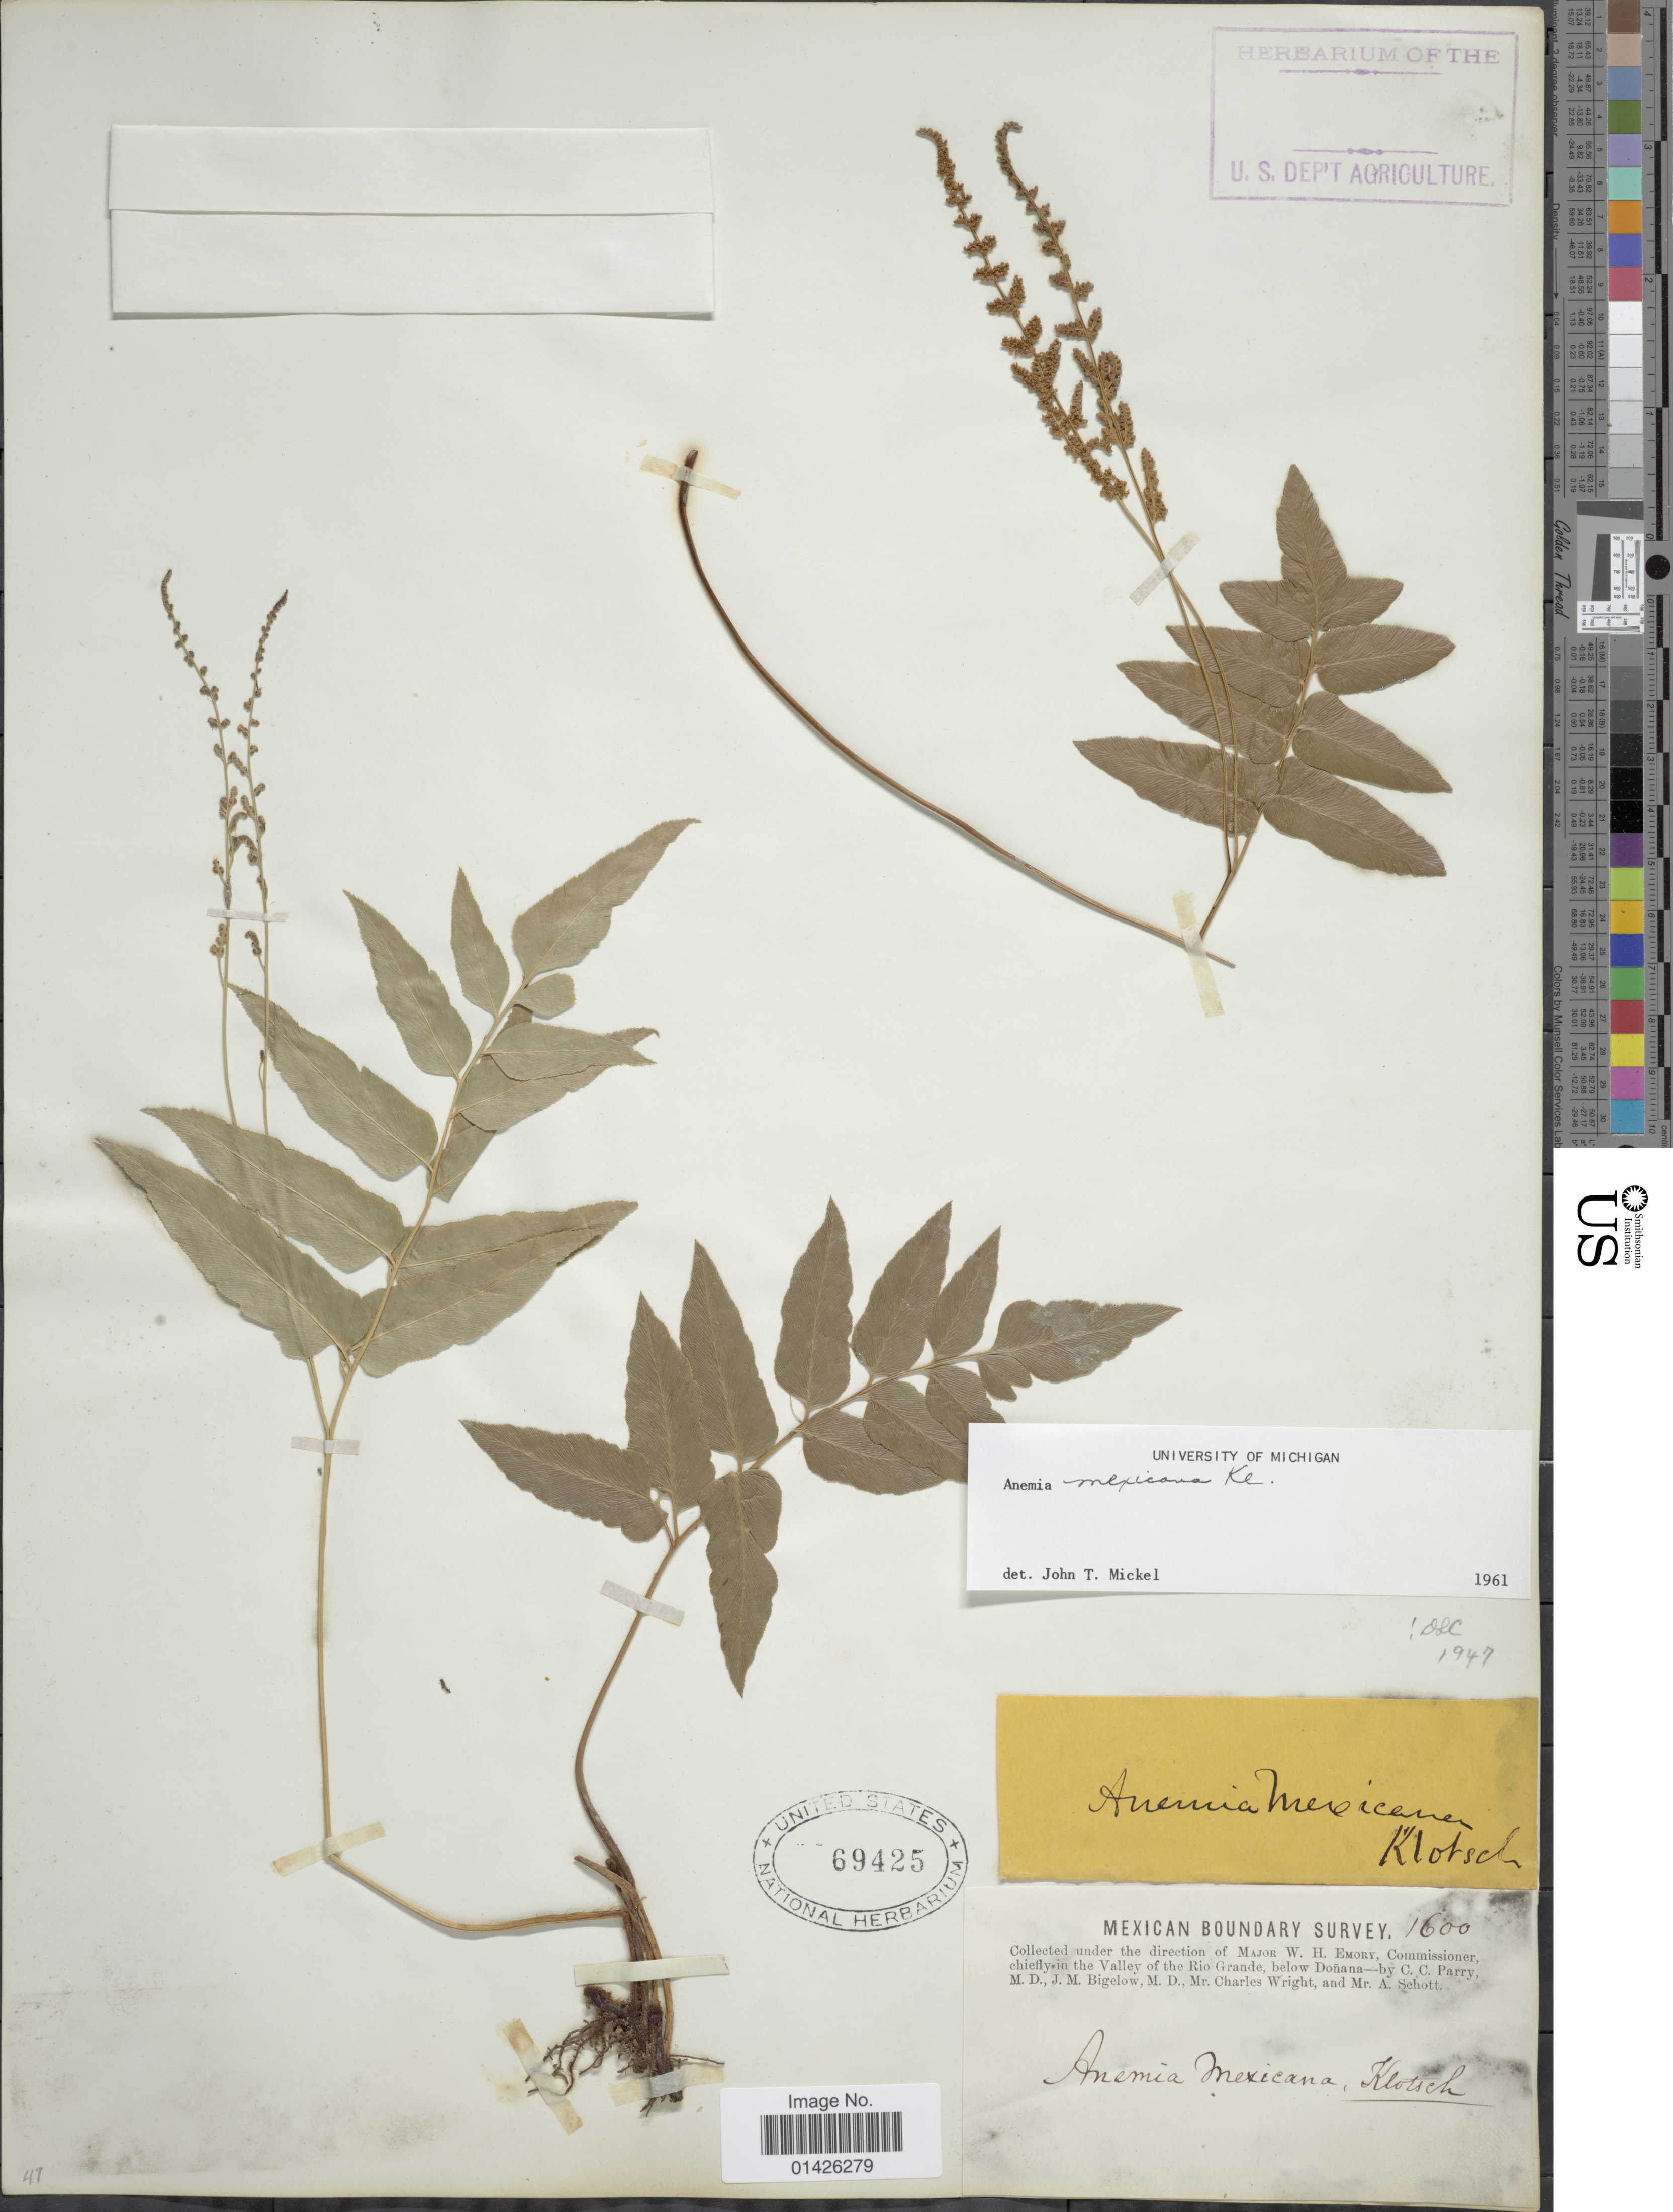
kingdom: Plantae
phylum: Tracheophyta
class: Polypodiopsida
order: Schizaeales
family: Anemiaceae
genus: Anemia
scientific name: Anemia mexicana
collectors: W. H. Emory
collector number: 1600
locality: In the Valley of the Rio Grande, below Doñnana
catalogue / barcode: US 69425